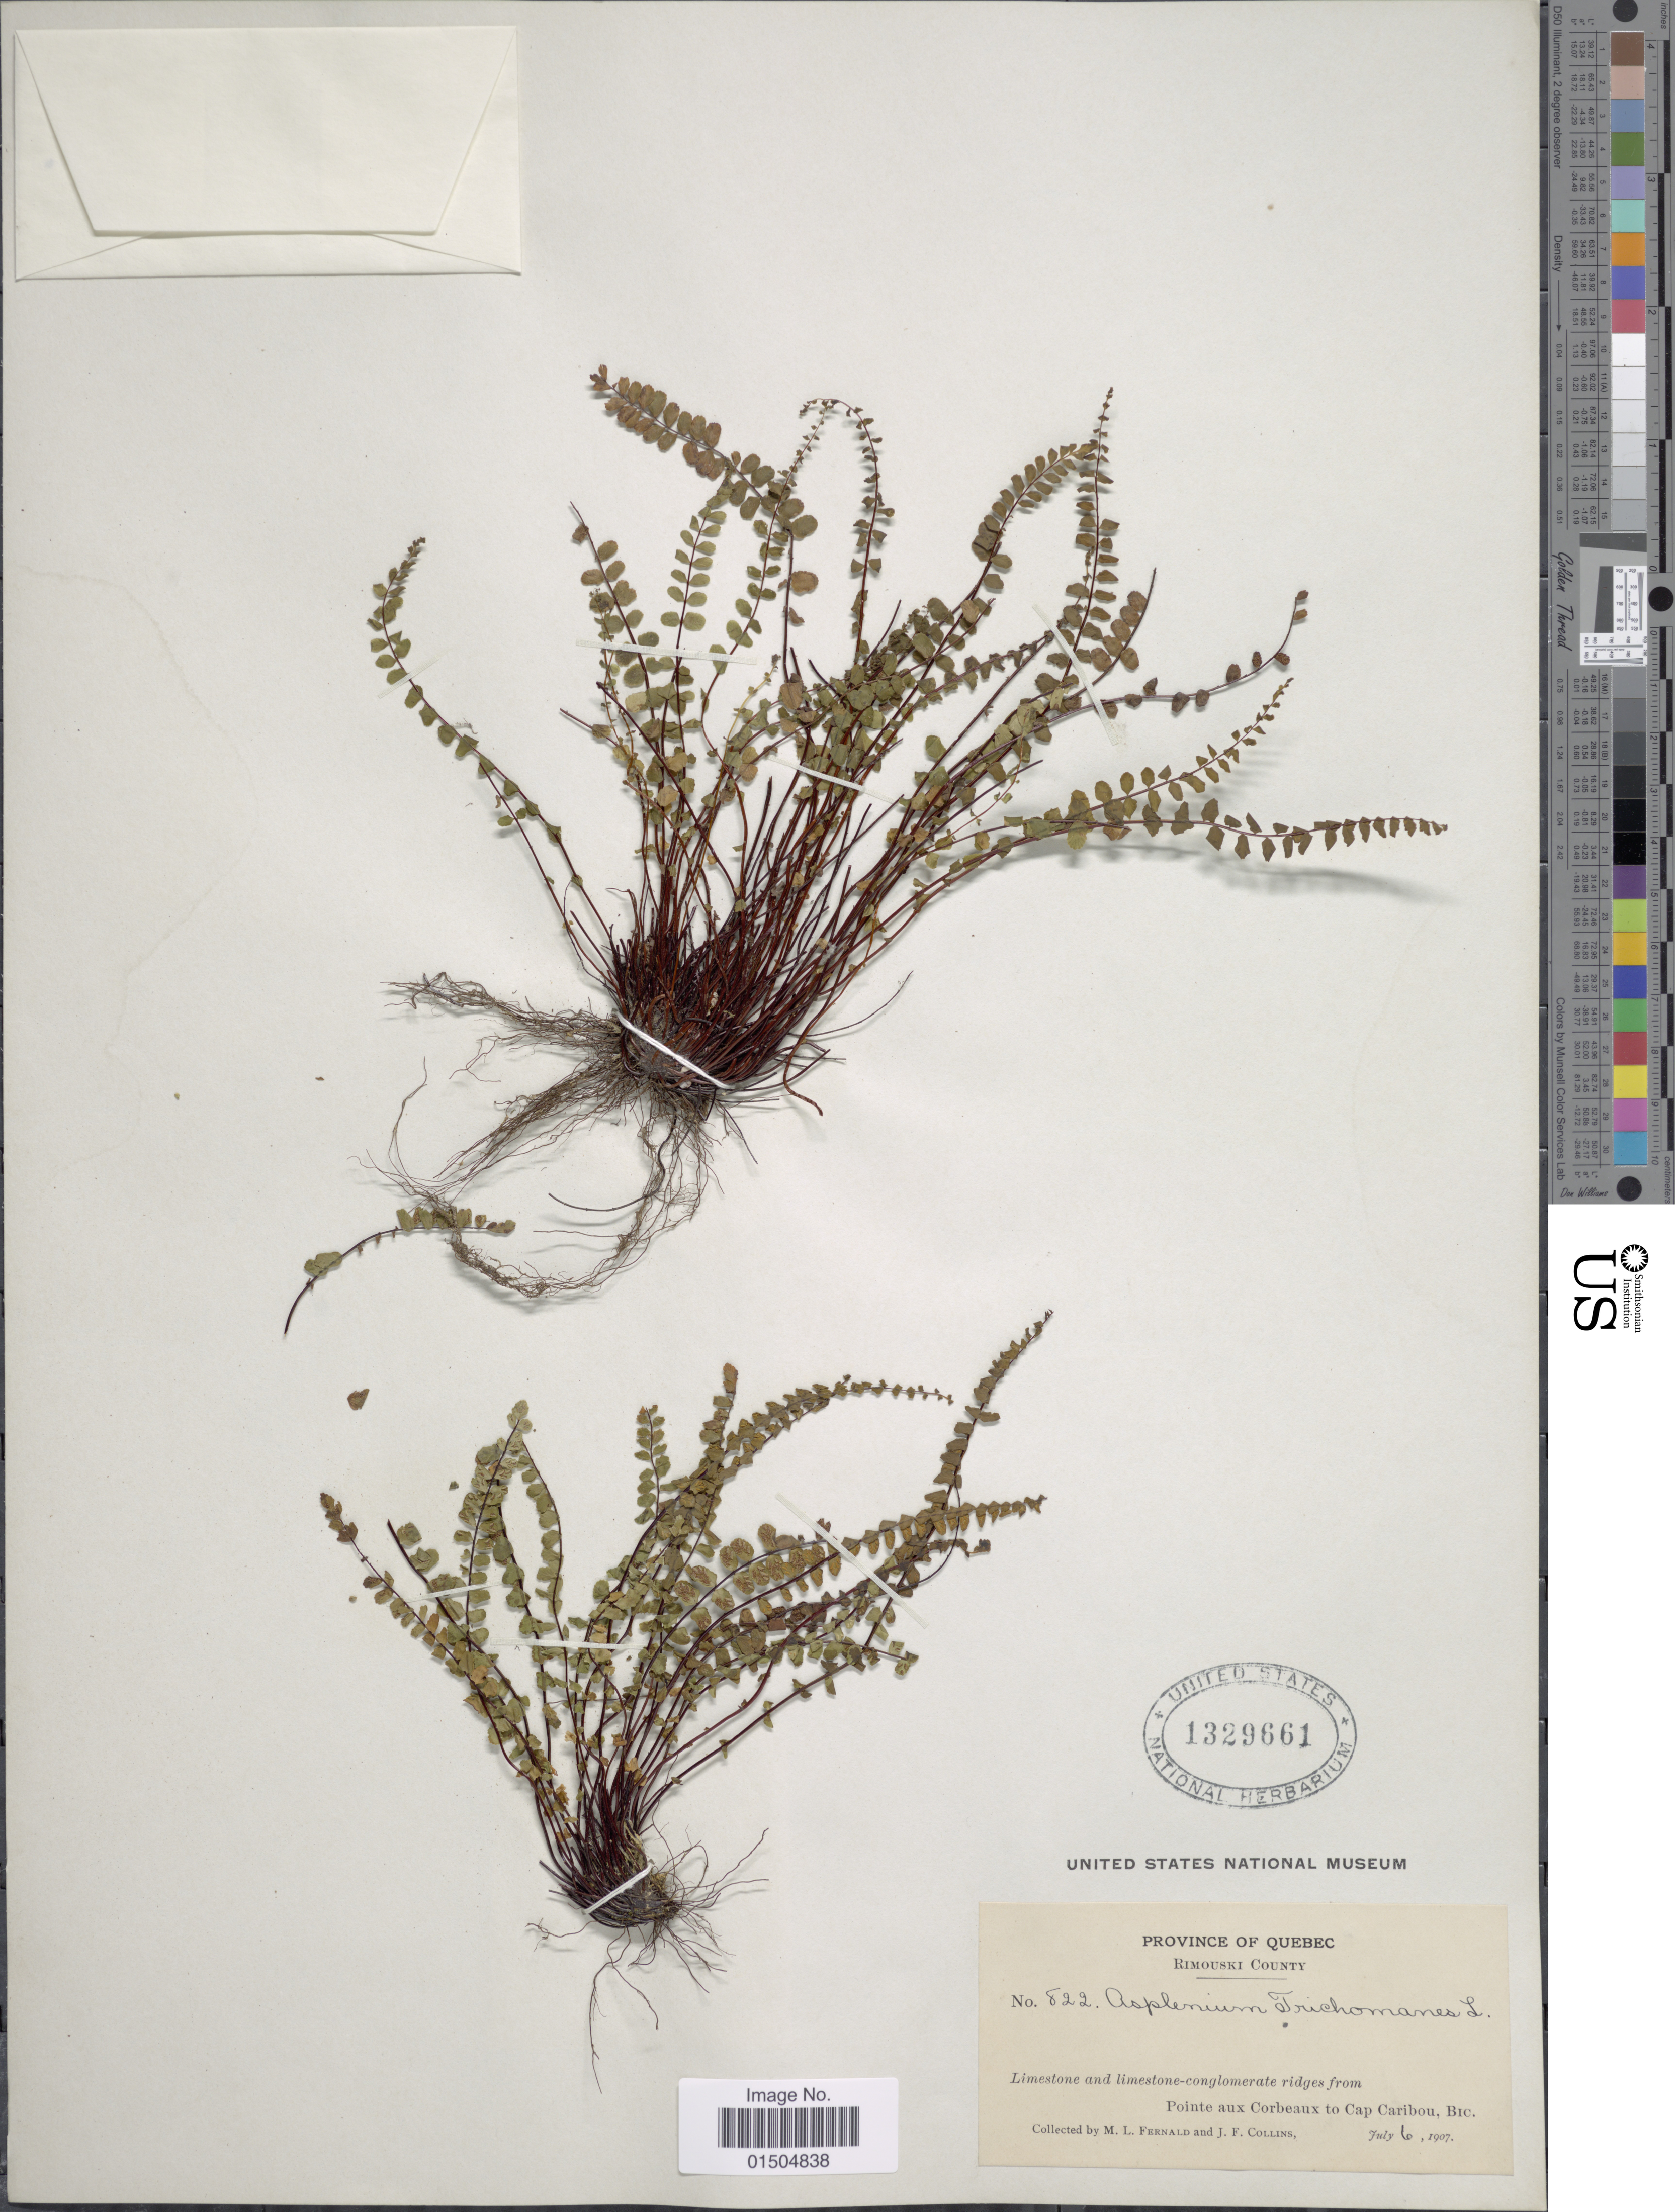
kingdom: Plantae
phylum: Tracheophyta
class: Polypodiopsida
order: Polypodiales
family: Aspleniaceae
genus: Asplenium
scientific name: Asplenium trichomanes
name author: L.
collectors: M. L. Fernald & J. Collins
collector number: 822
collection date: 1907-07-06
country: Canada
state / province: Quebec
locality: Rimouski County. Limestone and limestone-conglomerate ridges from Pointe aux oCorbeaux to Cap Caribou, Bic.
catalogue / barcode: US 1329661